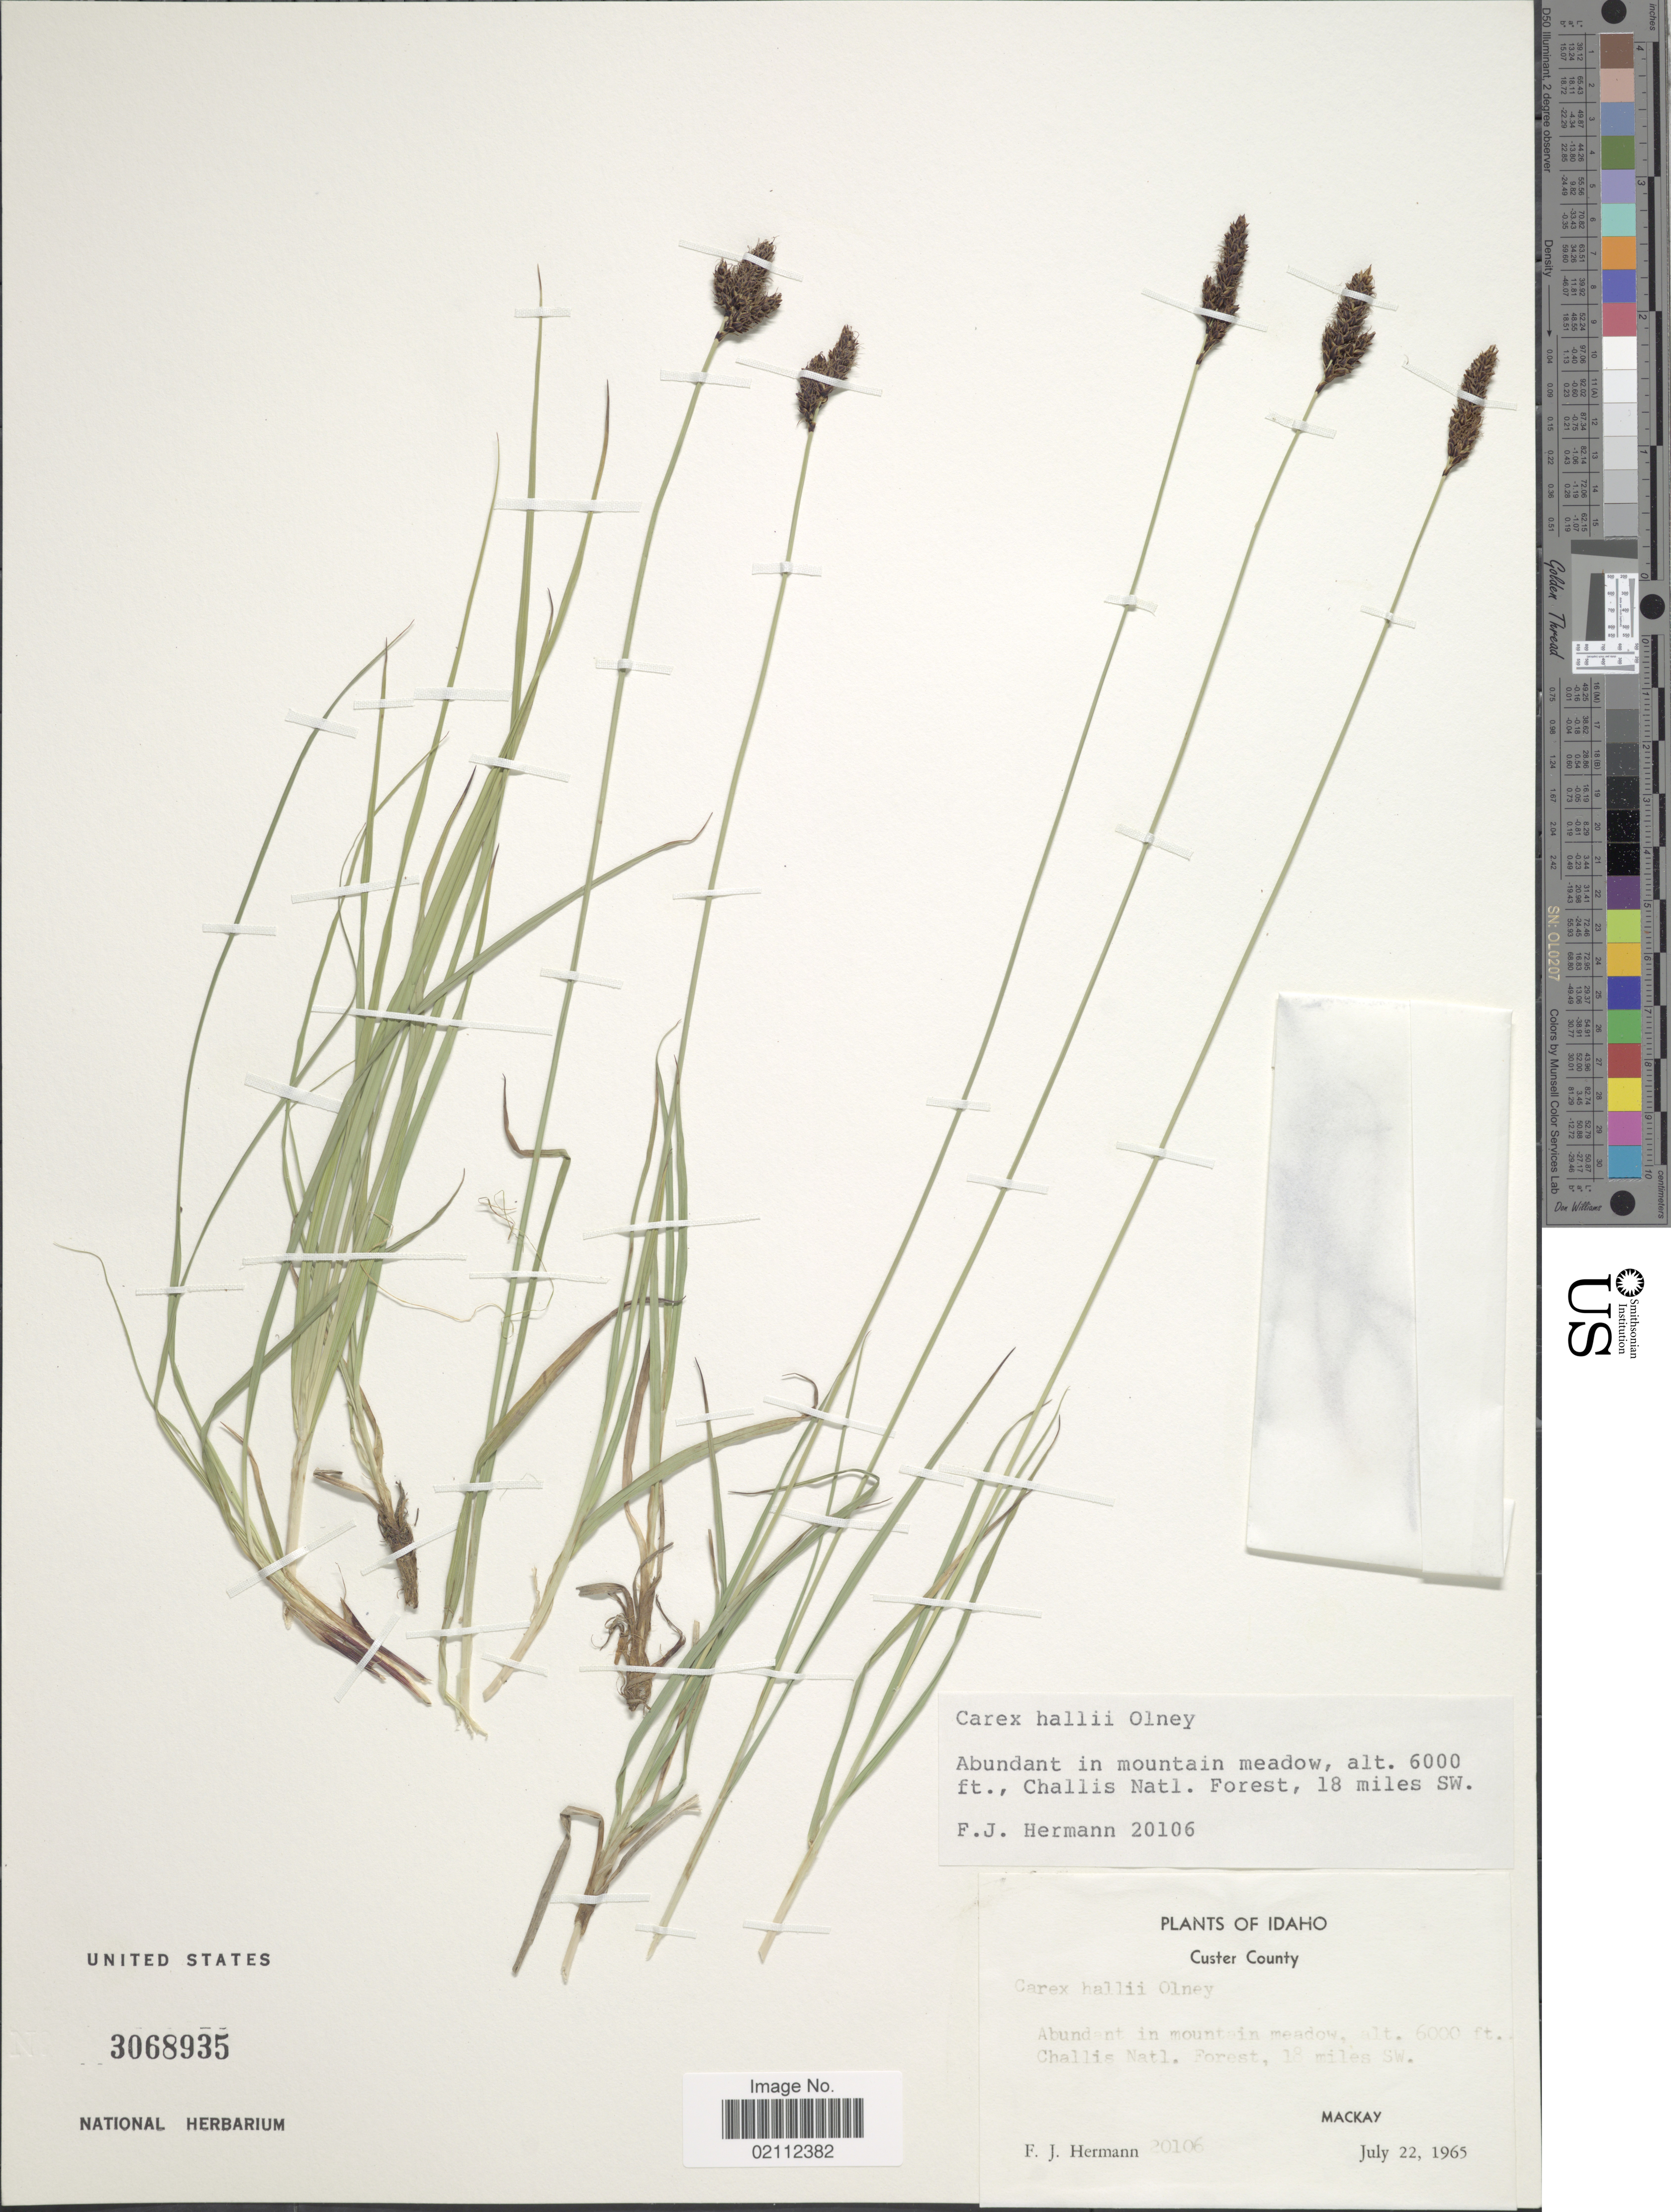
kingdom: Plantae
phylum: Tracheophyta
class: Liliopsida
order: Poales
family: Cyperaceae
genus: Carex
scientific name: Carex hallii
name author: Olney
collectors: F. J. Hermann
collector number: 20106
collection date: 1965-07-22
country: United States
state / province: Idaho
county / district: Custer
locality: Challis Natl. Forest, 18 miles SW. Mackay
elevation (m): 1829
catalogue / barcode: US 3068935